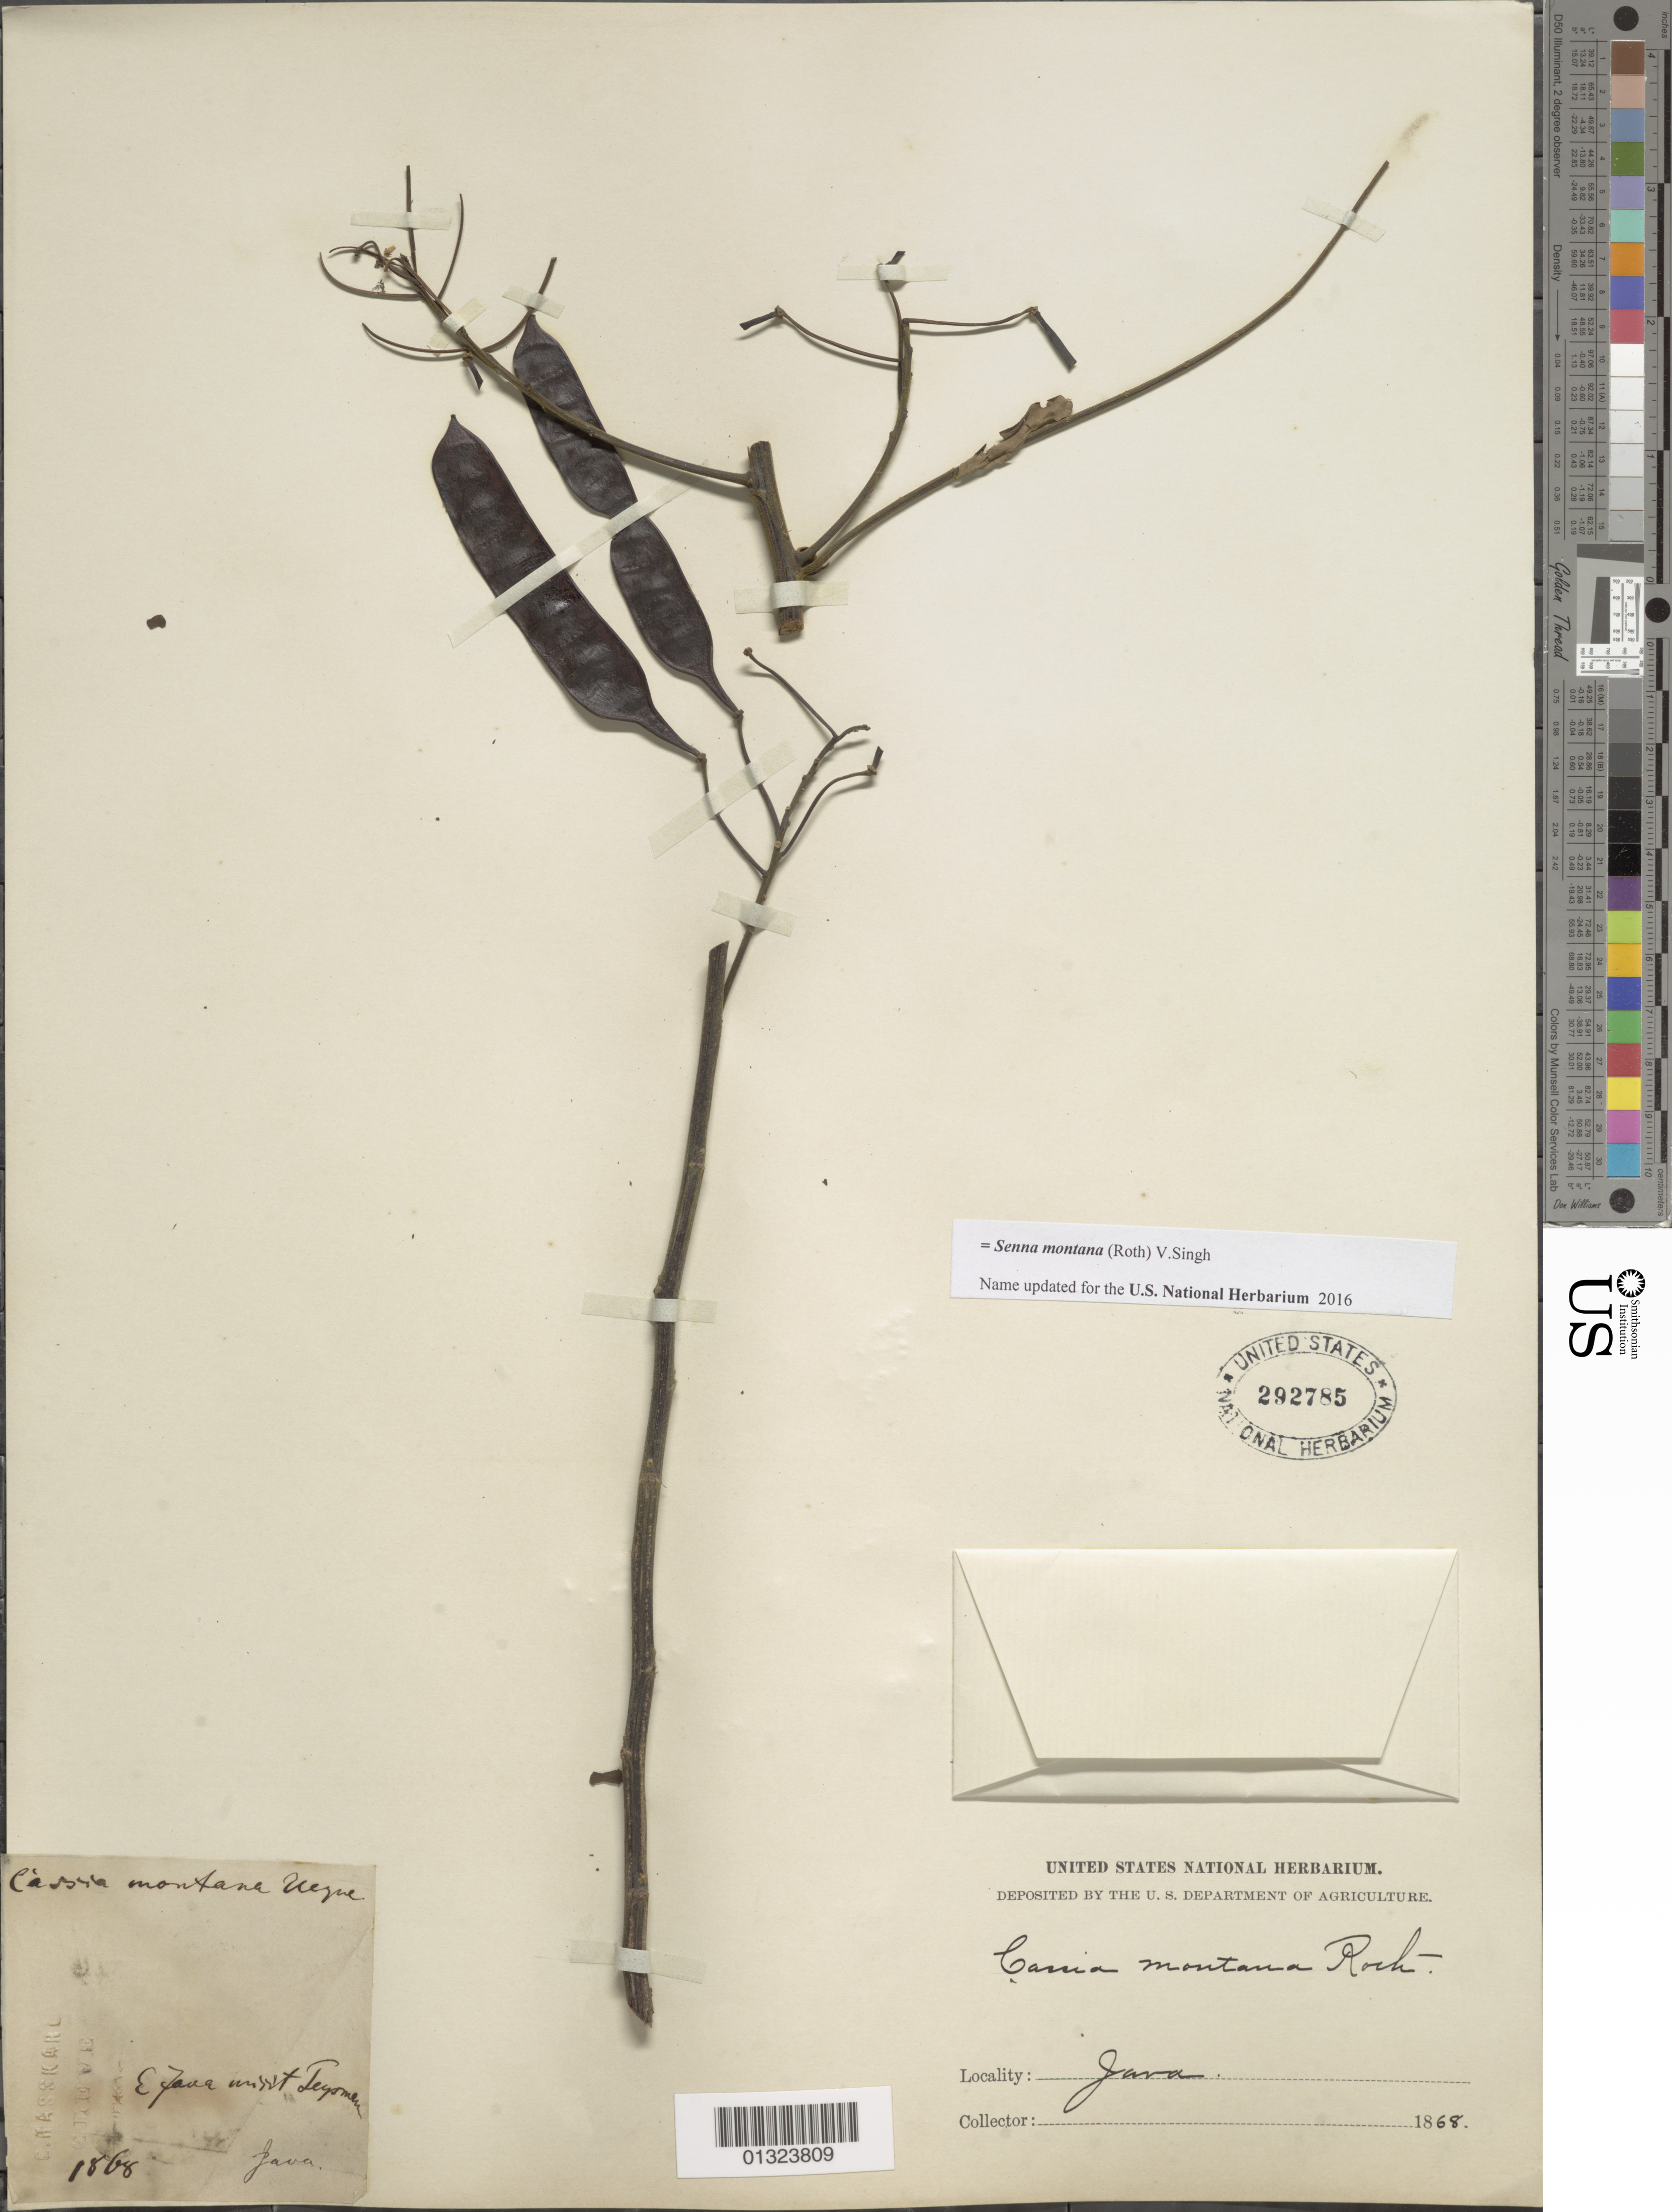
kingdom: Plantae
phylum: Tracheophyta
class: Magnoliopsida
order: Fabales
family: Fabaceae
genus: Senna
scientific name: Senna montana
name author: (Roth) V. Singh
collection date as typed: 1868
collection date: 1868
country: Indonesia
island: Java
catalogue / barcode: US 292785